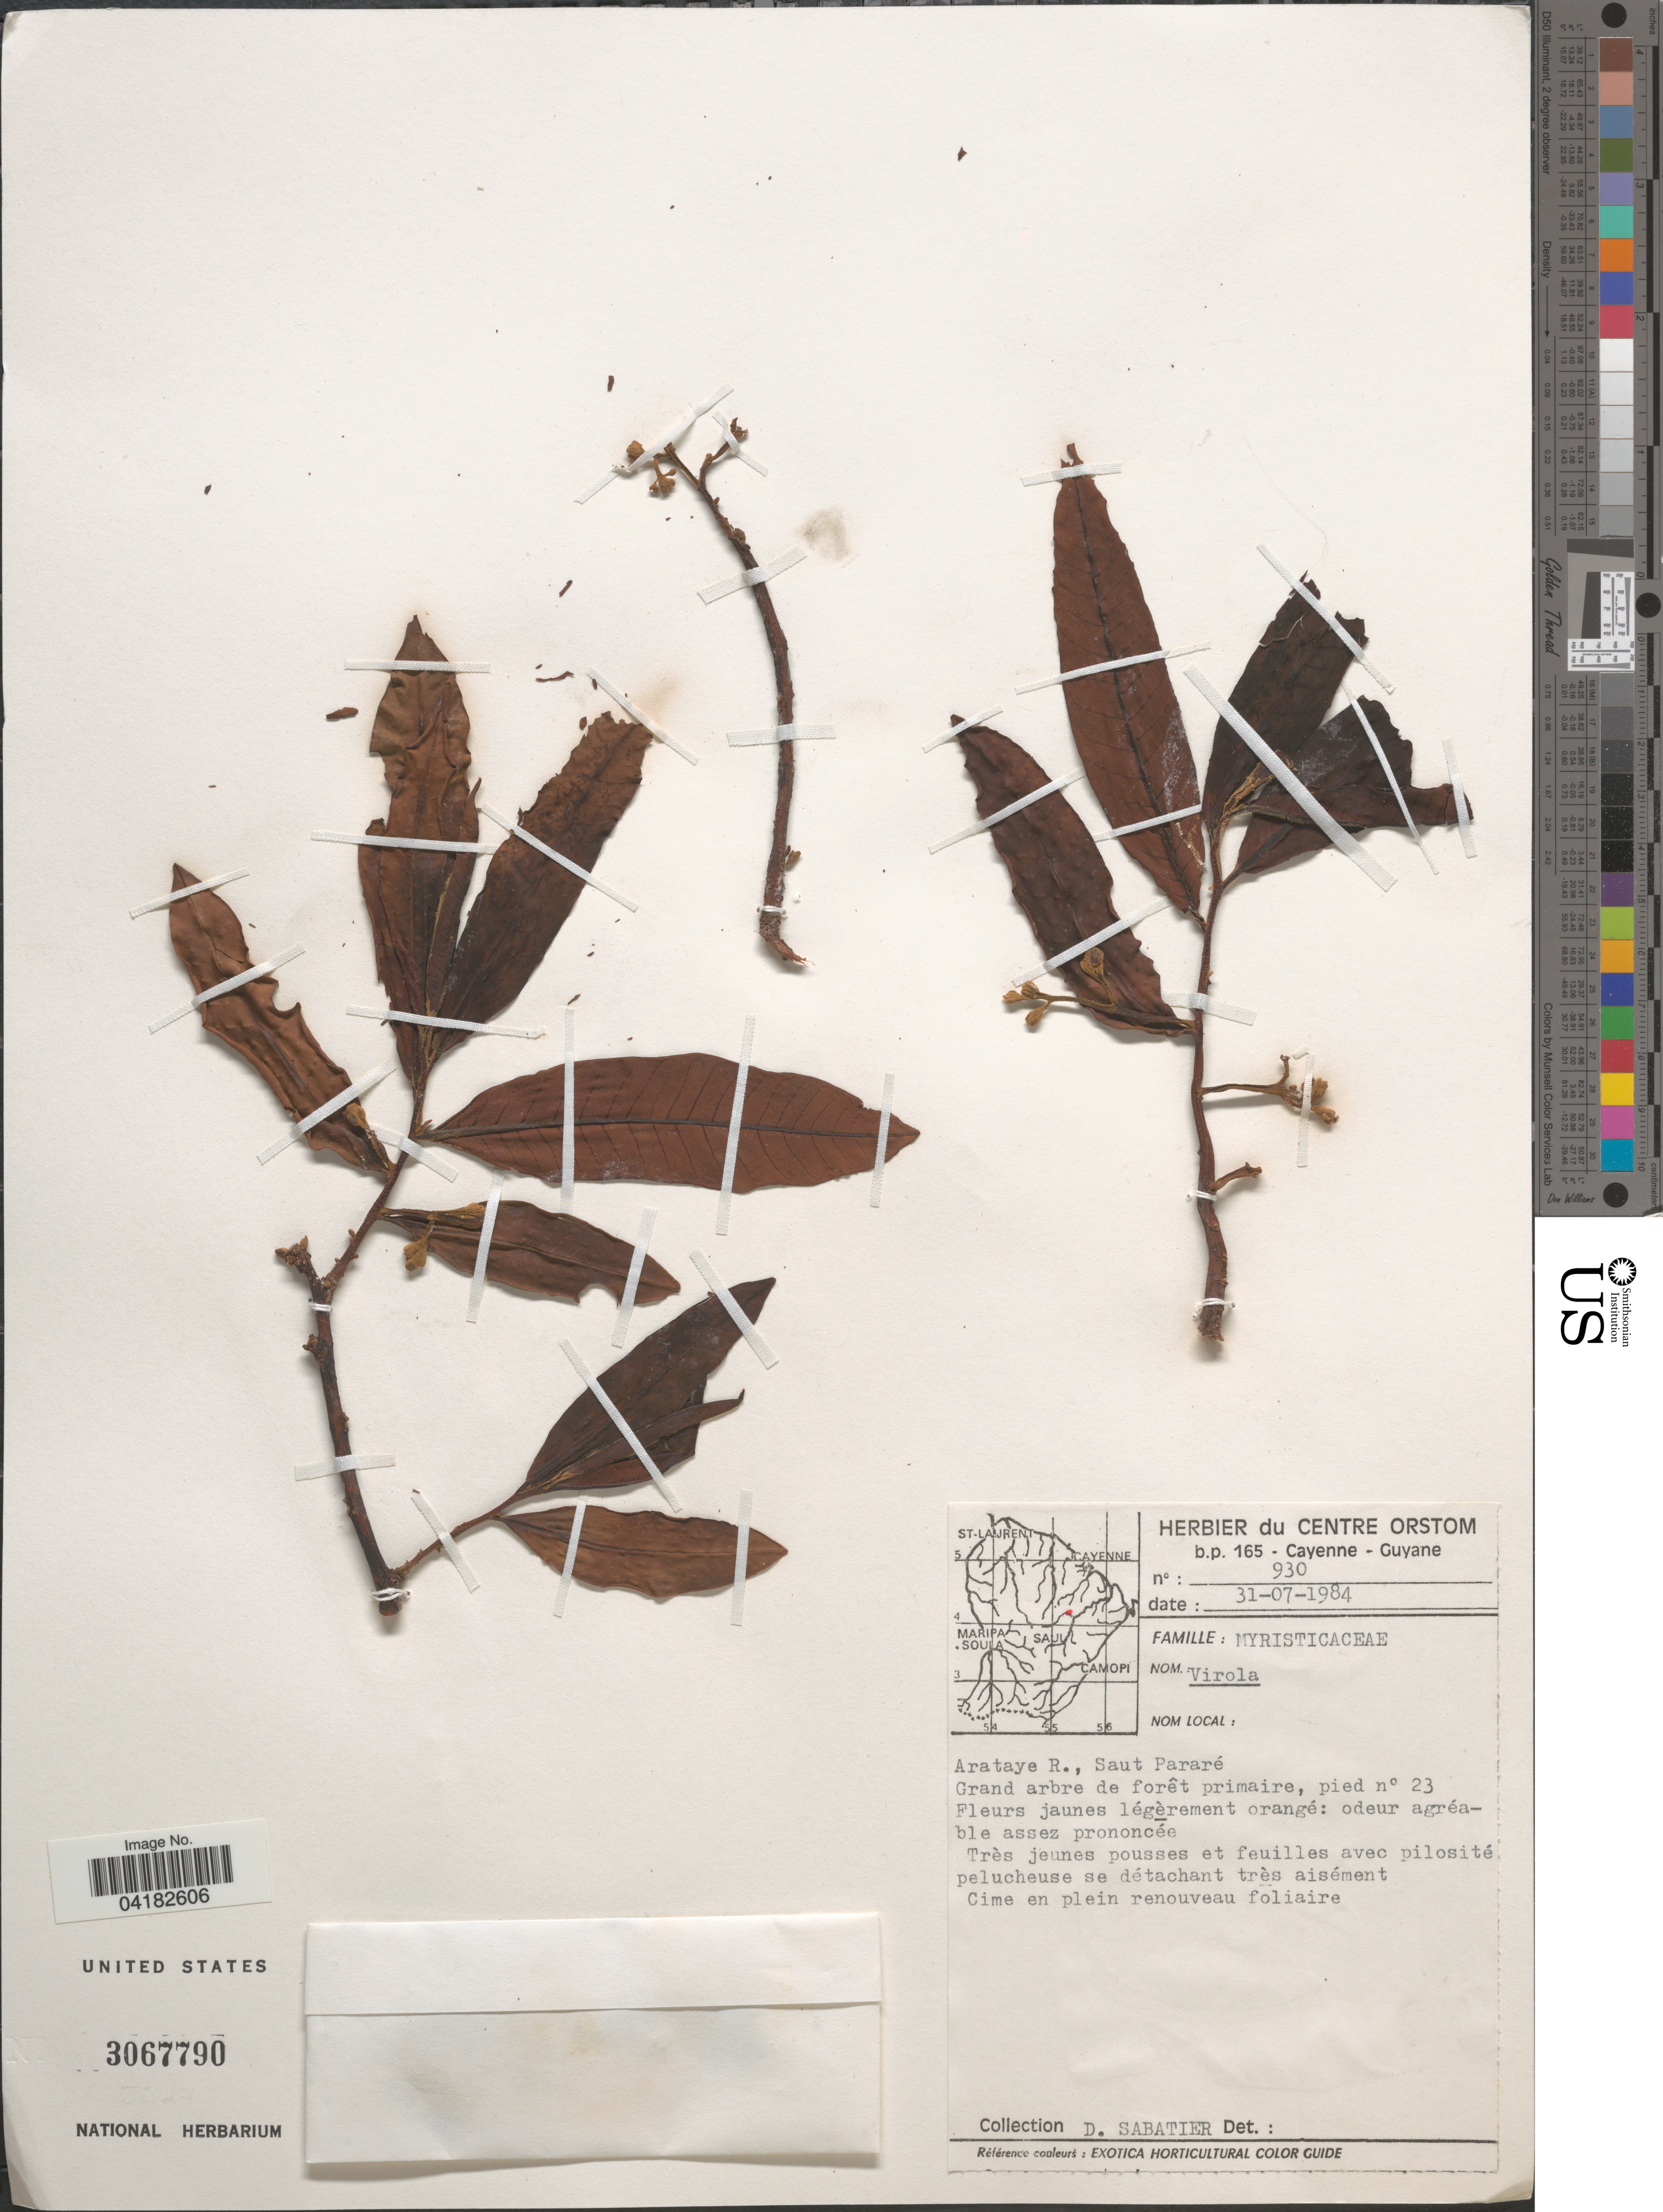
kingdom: Plantae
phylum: Tracheophyta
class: Magnoliopsida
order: Magnoliales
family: Myristicaceae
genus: Virola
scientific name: Virola sp.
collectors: D. Sabatier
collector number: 930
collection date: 1984-07-31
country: French Guiana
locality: Arataye R., Saut Pararé.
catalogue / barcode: US 3067790